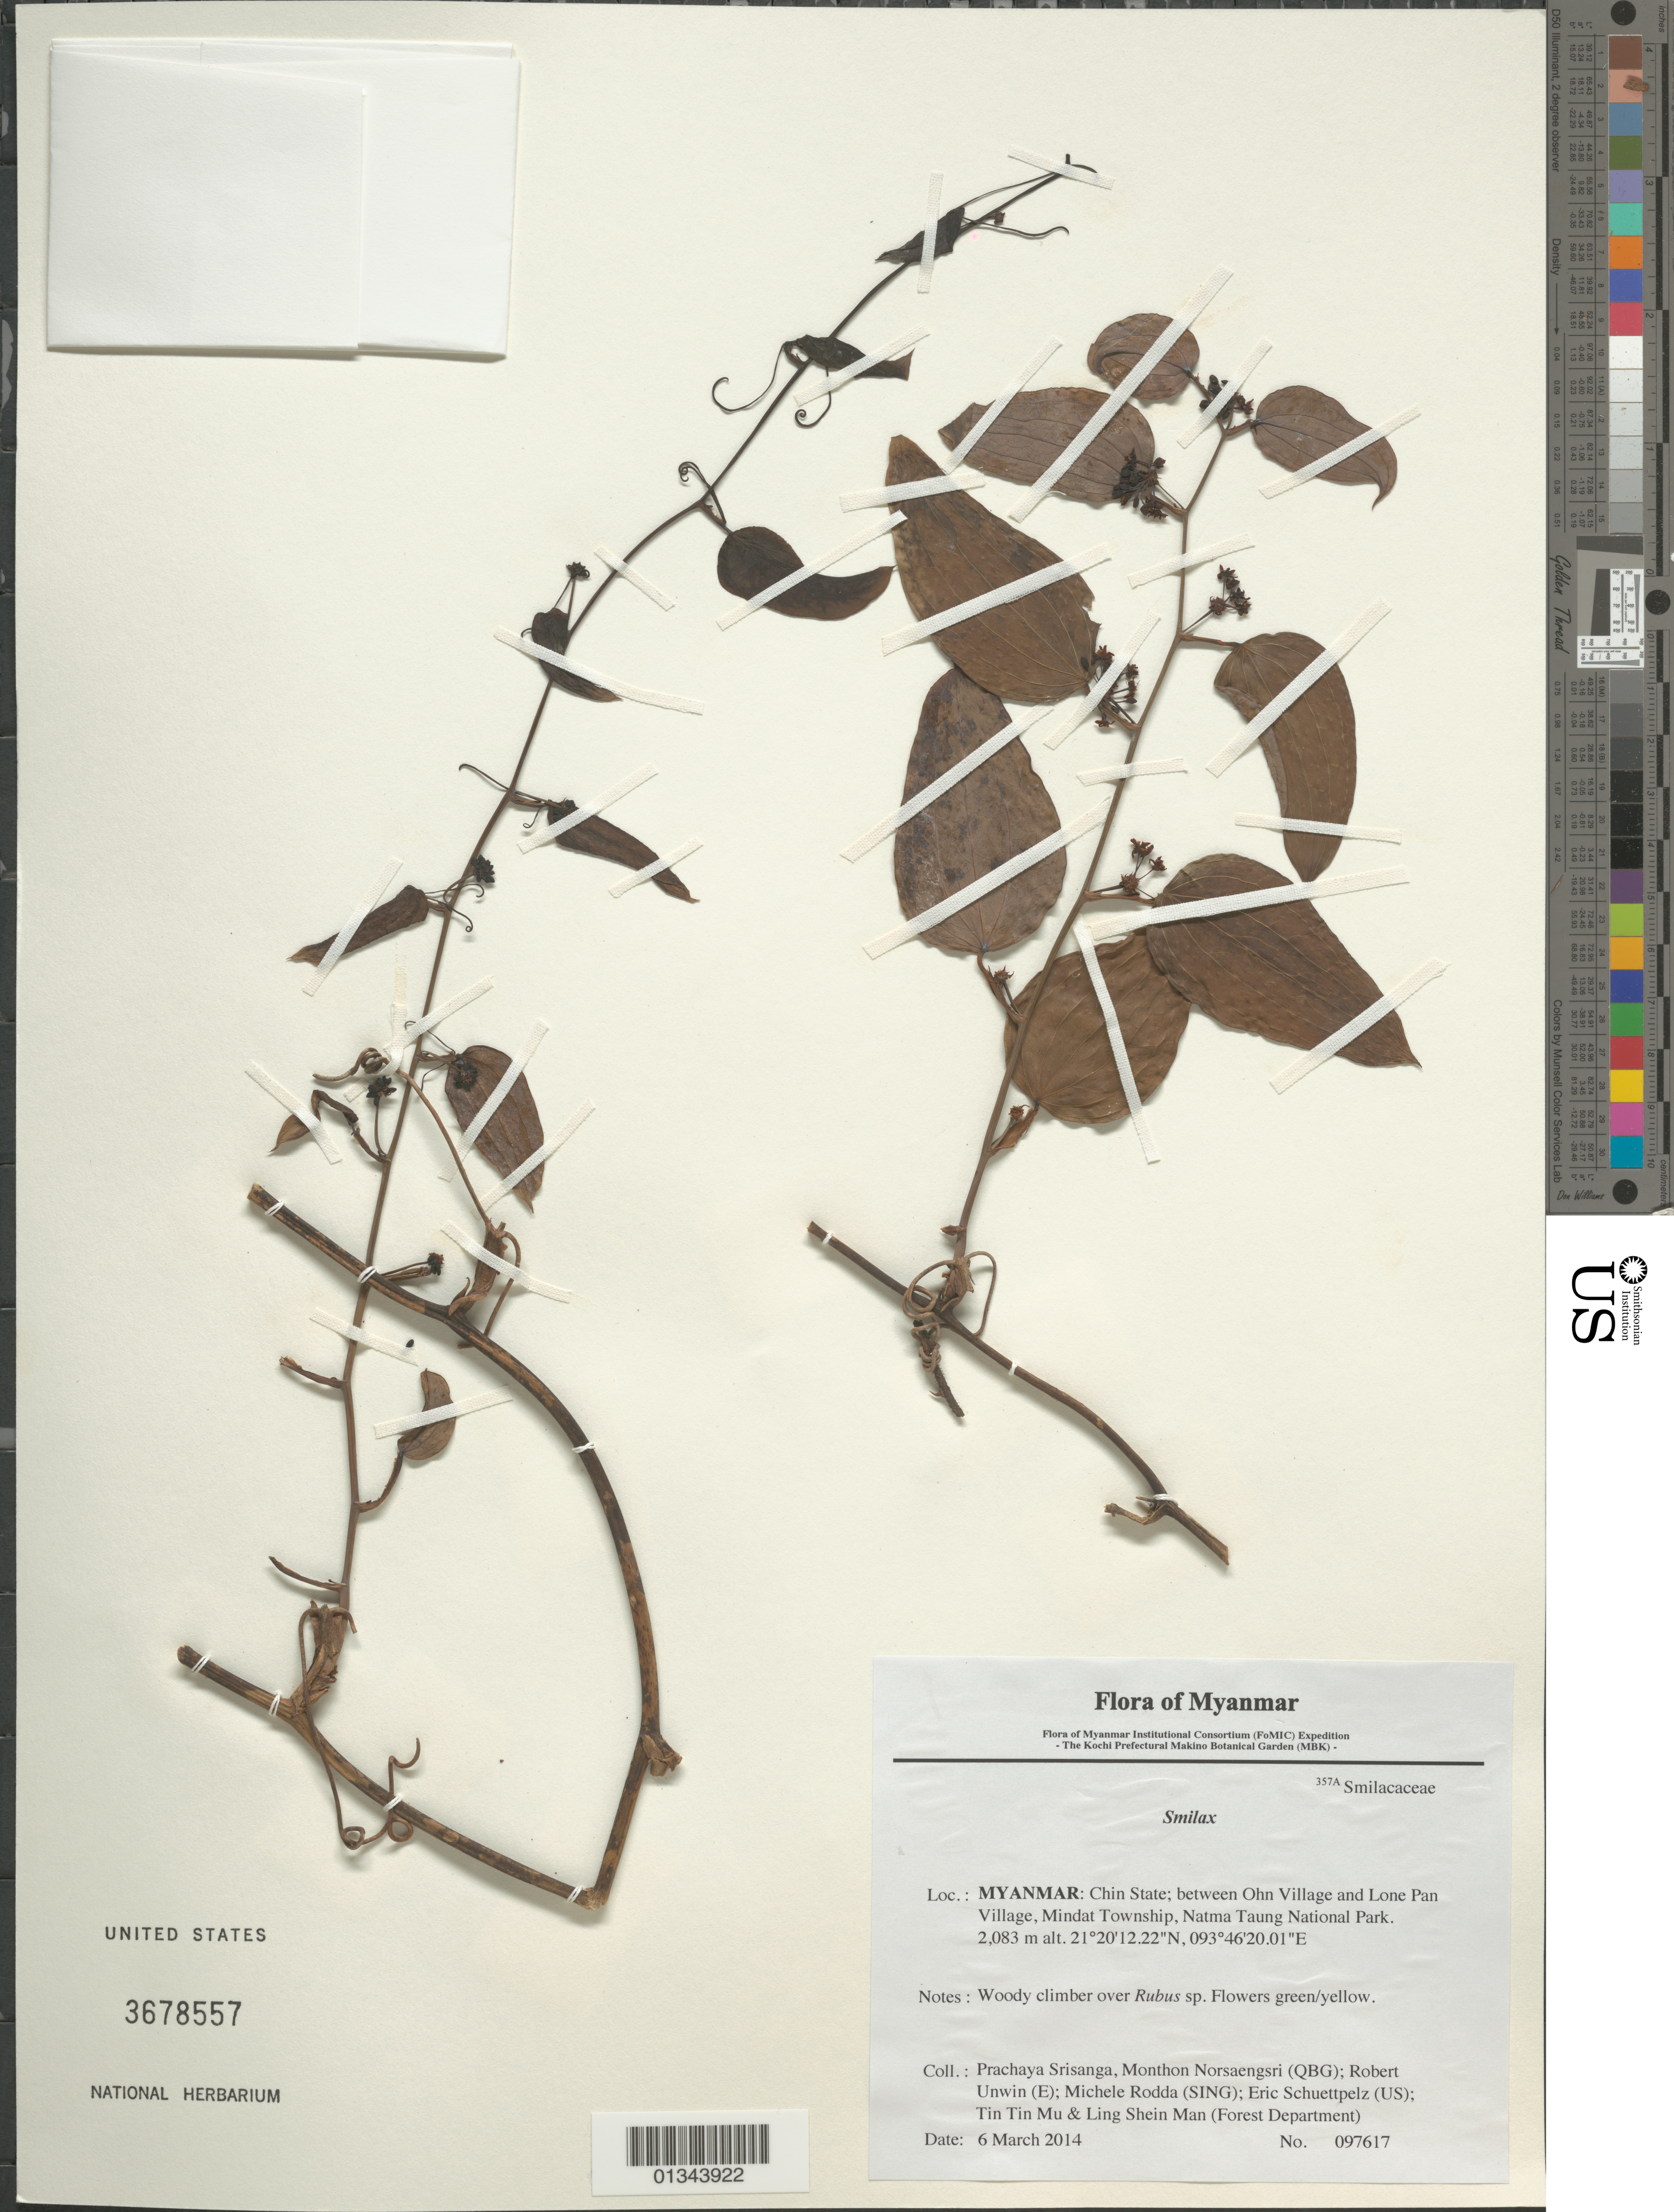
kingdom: Plantae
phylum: Tracheophyta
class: Liliopsida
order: Liliales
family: Smilacaceae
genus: Smilax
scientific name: Smilax sp.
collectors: P. Srisanga, M. Norsaengsri, R. Unwin, M. Rodda, E. Schuettpelz, Tin Tin Mu & Ling Shein Man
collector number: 97617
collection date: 2014-03-06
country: Myanmar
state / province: Chin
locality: Between Ohn Village and Lone Pan Village, Mindat Township, Natma Taung National Park.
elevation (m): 2083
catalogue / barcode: US 3678557